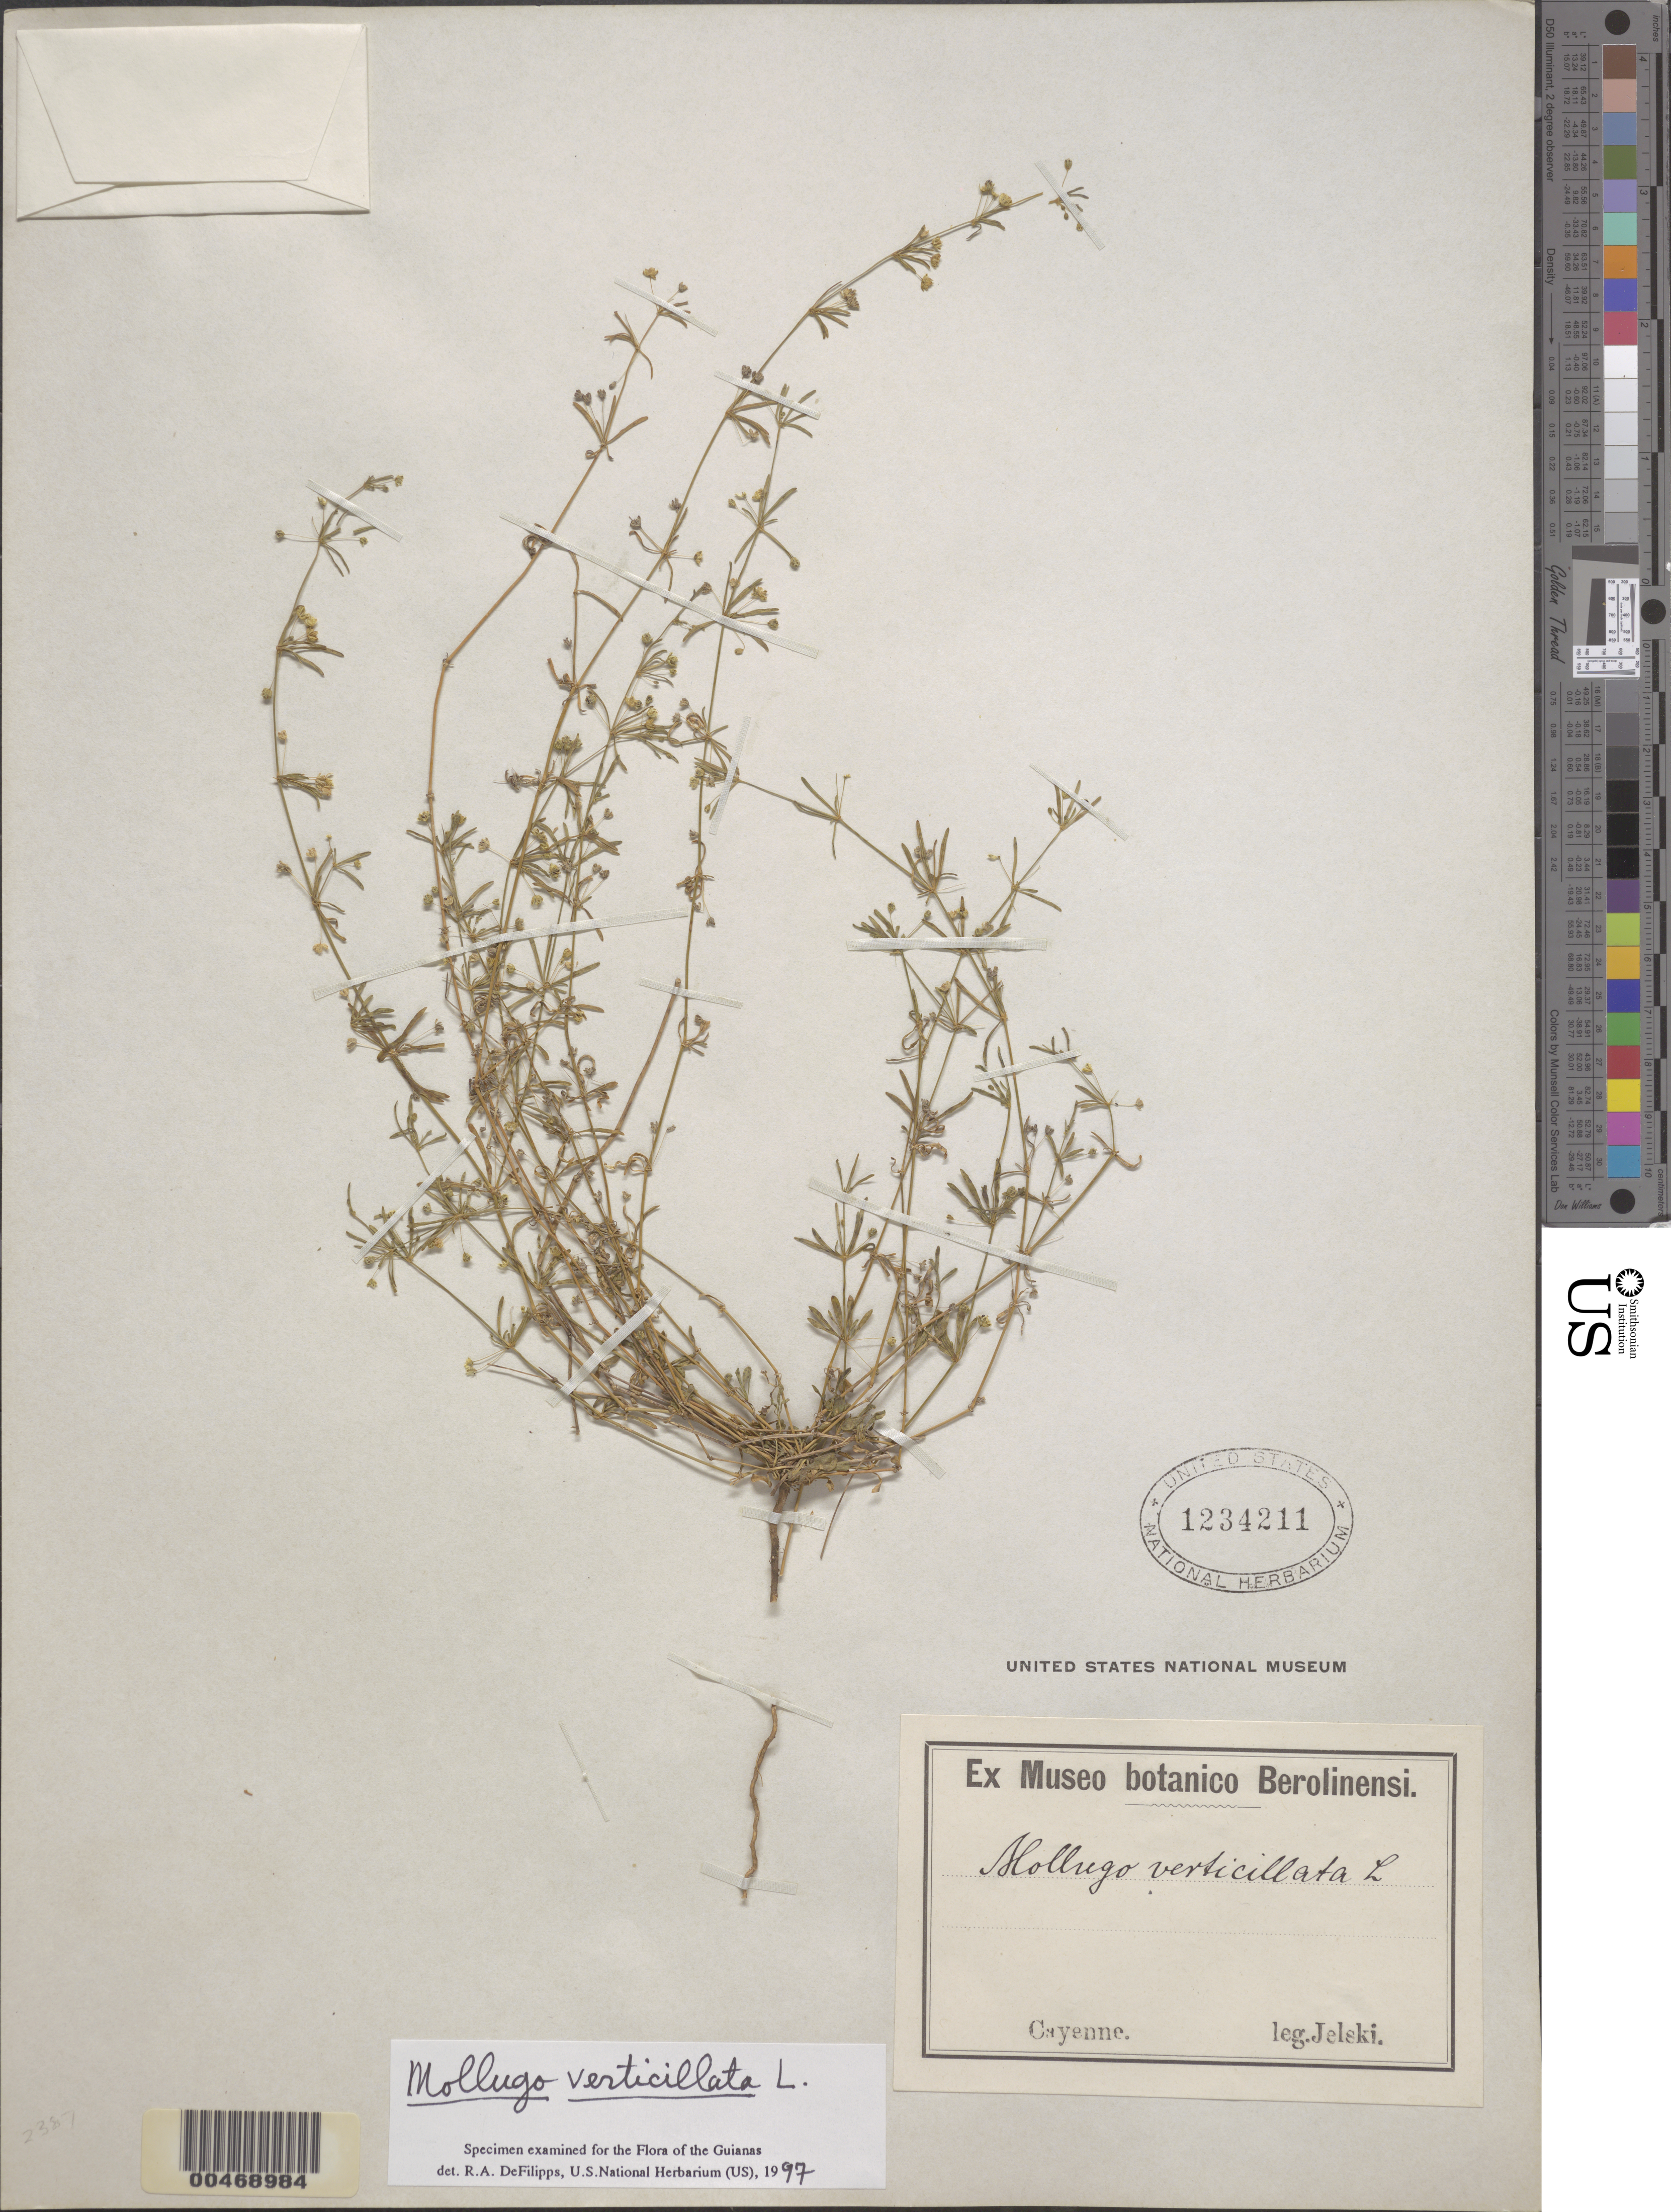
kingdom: Plantae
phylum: Tracheophyta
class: Magnoliopsida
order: Caryophyllales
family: Molluginaceae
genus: Mollugo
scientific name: Mollugo verticillata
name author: L.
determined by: DeFilipps, R. A.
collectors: H. Jelski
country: French Guiana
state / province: Cayenne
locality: Cayenne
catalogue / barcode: US 1234211